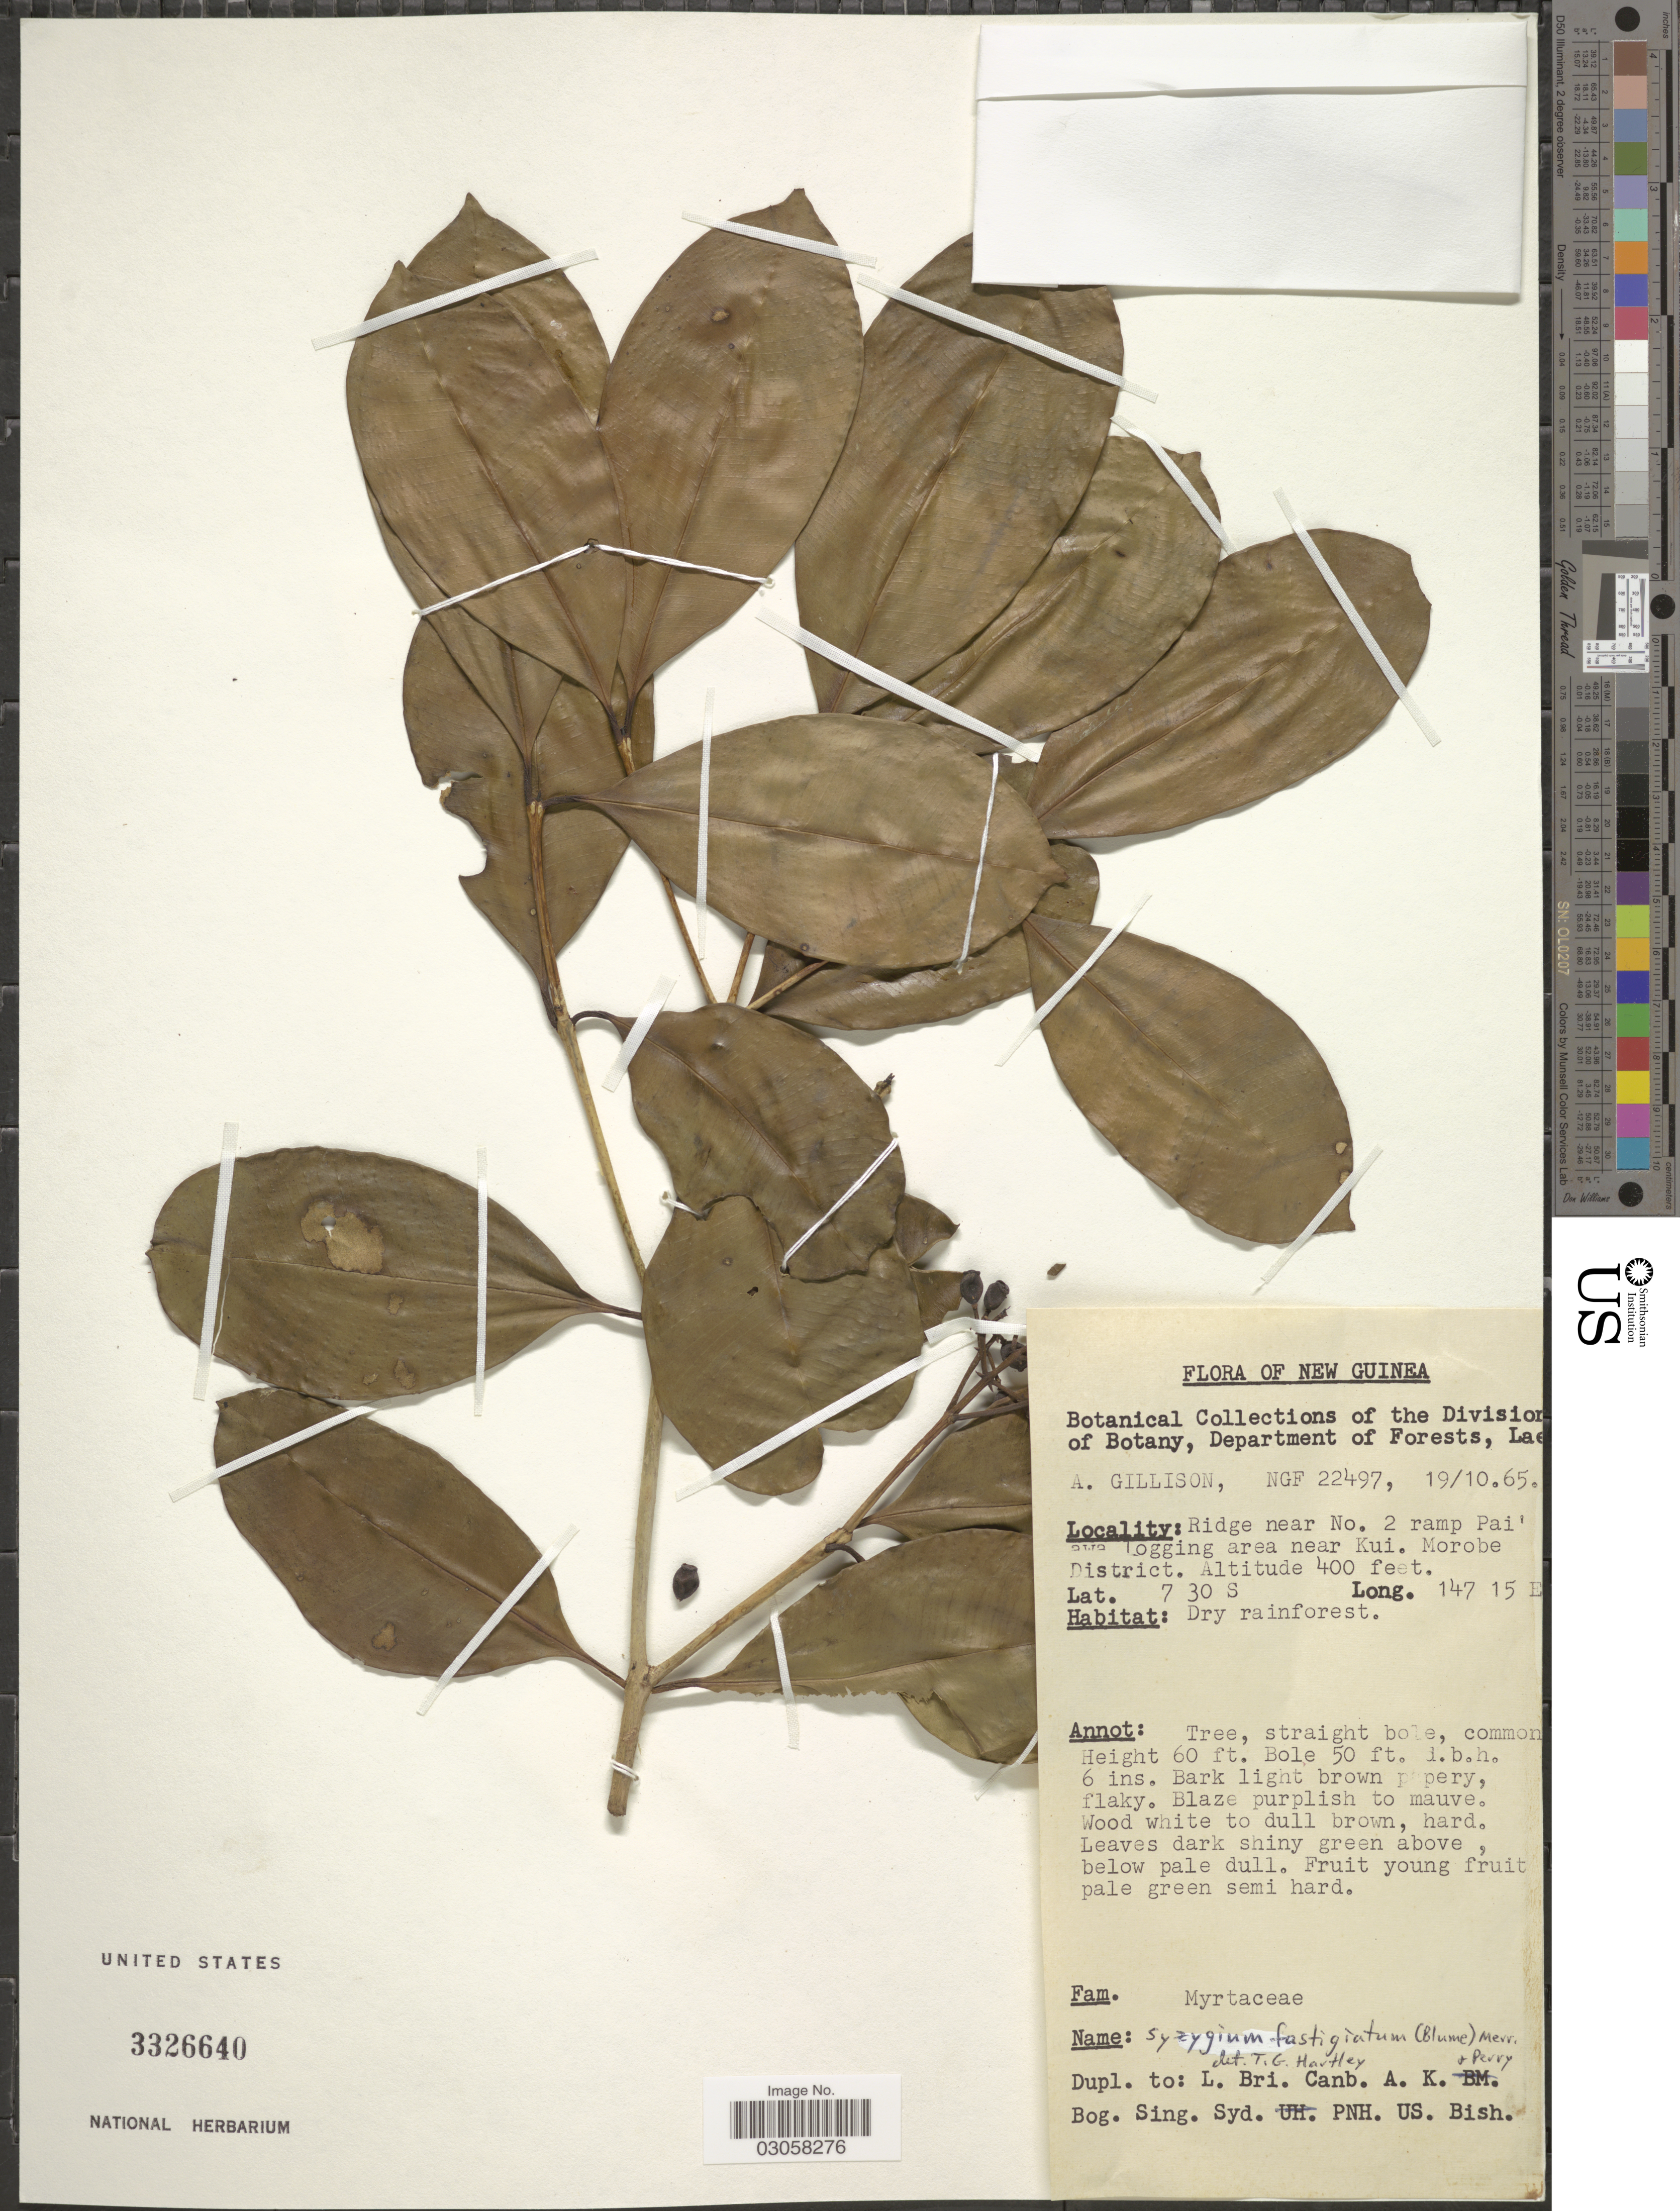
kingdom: Plantae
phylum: Tracheophyta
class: Magnoliopsida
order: Myrtales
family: Myrtaceae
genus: Syzygium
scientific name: Syzygium fastigiatum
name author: (Blume) Merr. & L.M. Perry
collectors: A. Gillison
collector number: NGF22497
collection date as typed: Transcribed d/m/y: 19/10/65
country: Papua New Guinea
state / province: Morobe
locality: New Guinea. Ridge near No. 2 ramp Pai'awa [interpreted] logging area near Kui. Morobe District.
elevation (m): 122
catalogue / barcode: US 3326640